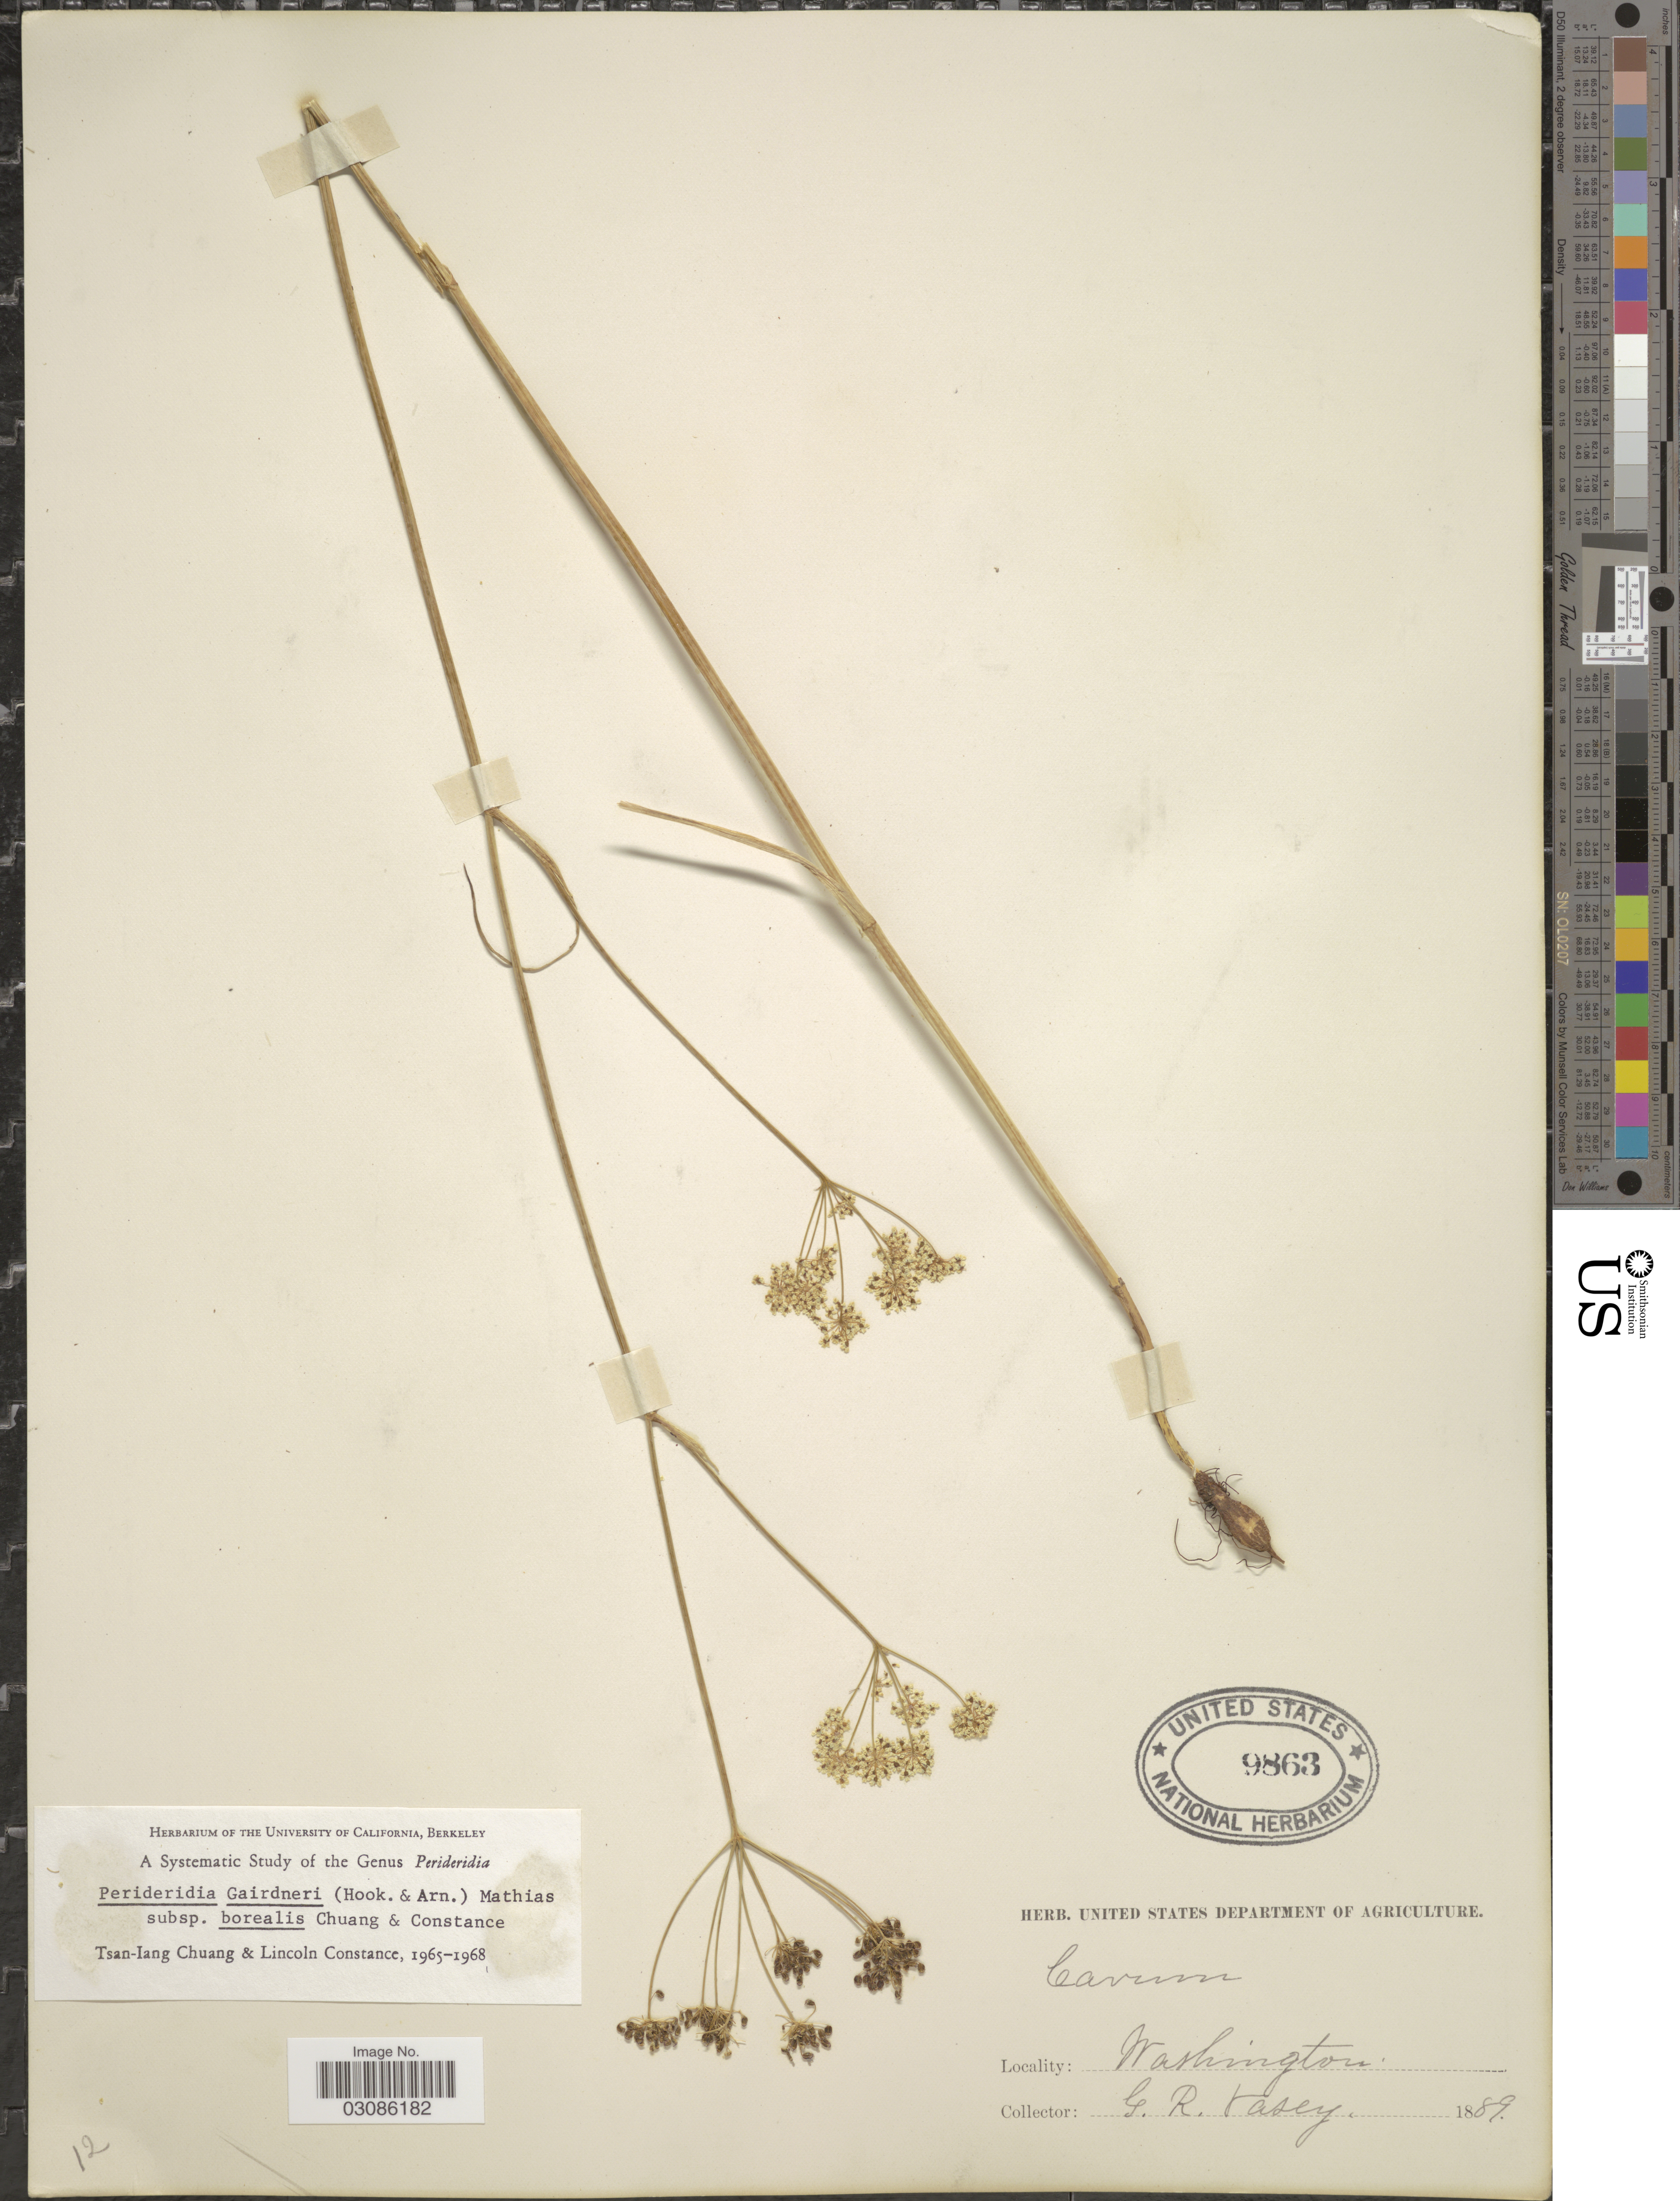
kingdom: Plantae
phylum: Tracheophyta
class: Magnoliopsida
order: Apiales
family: Apiaceae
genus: Perideridia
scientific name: Perideridia gairdneri subsp. borealis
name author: T.I. Chuang & Constance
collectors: G. R. Vasey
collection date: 1889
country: United States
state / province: Washington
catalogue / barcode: US 9863